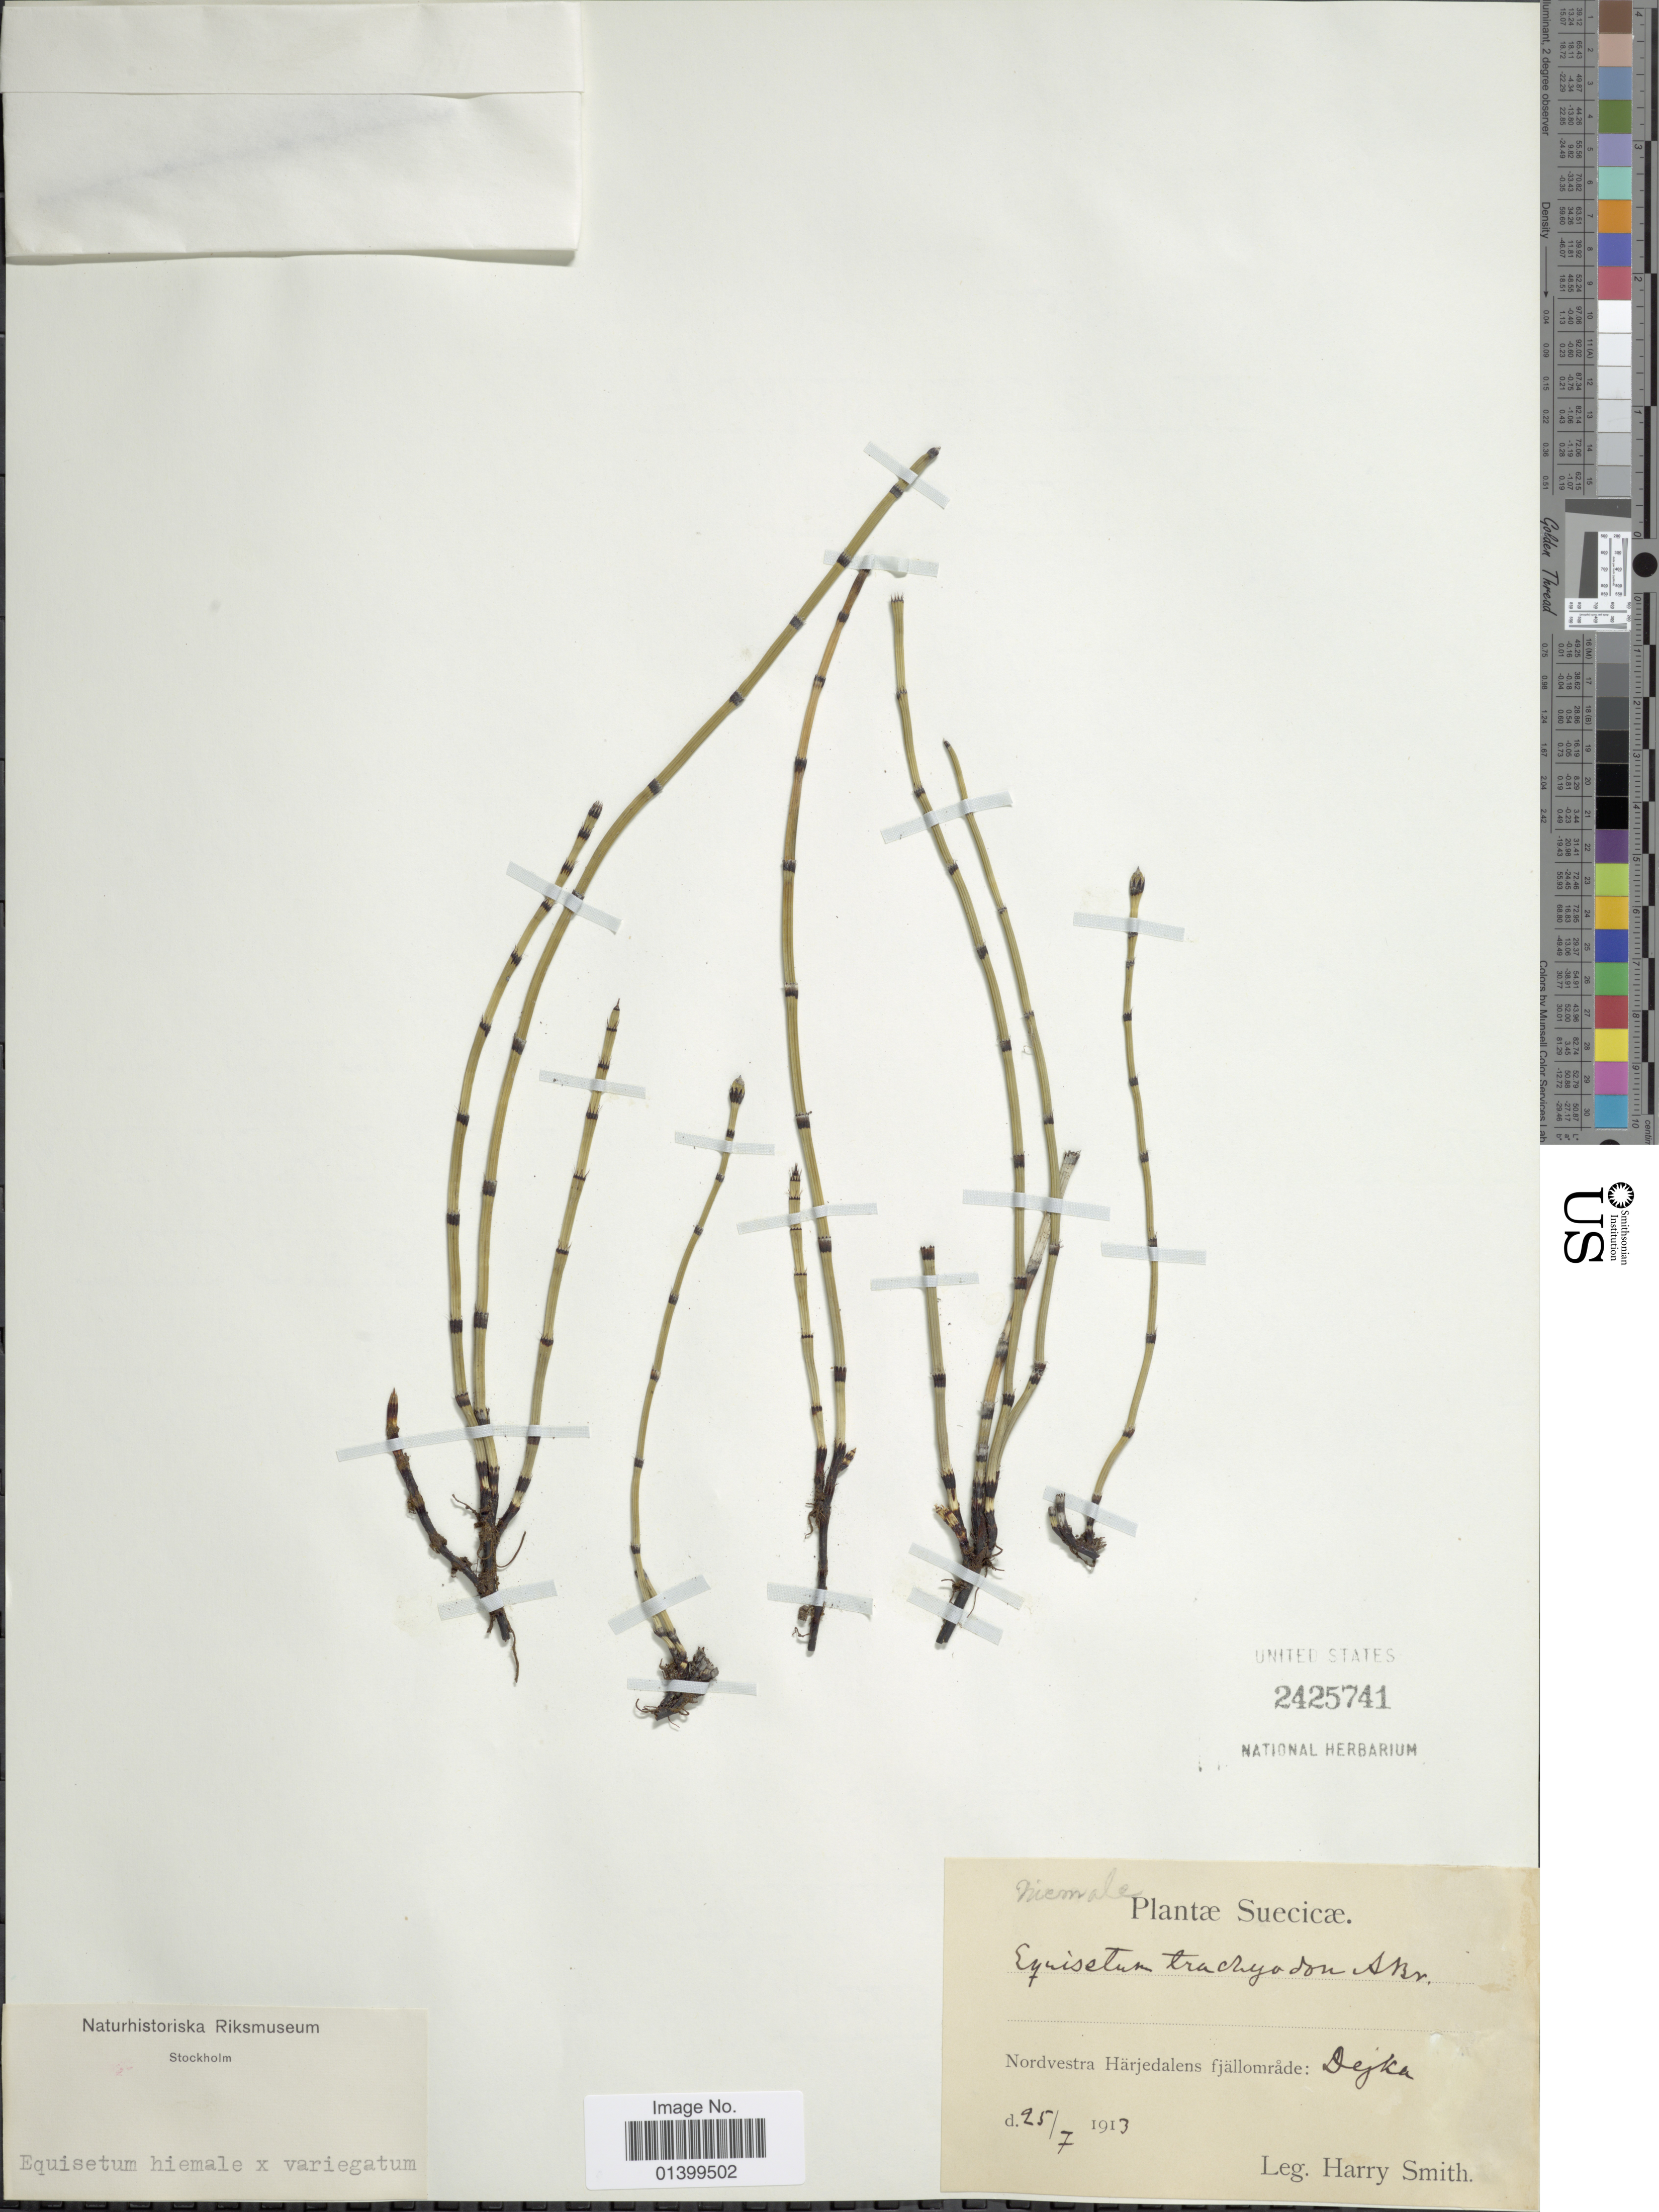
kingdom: Plantae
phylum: Tracheophyta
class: Polypodiopsida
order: Equisetales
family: Equisetaceae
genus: Equisetum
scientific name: Equisetum x trachyodon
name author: A. Braun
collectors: H. Smith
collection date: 1913-07-25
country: Sweden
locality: Plantæ Suecicæ. Nordvestra Härjedalens fjällområde: Dejka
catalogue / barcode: US 2425741